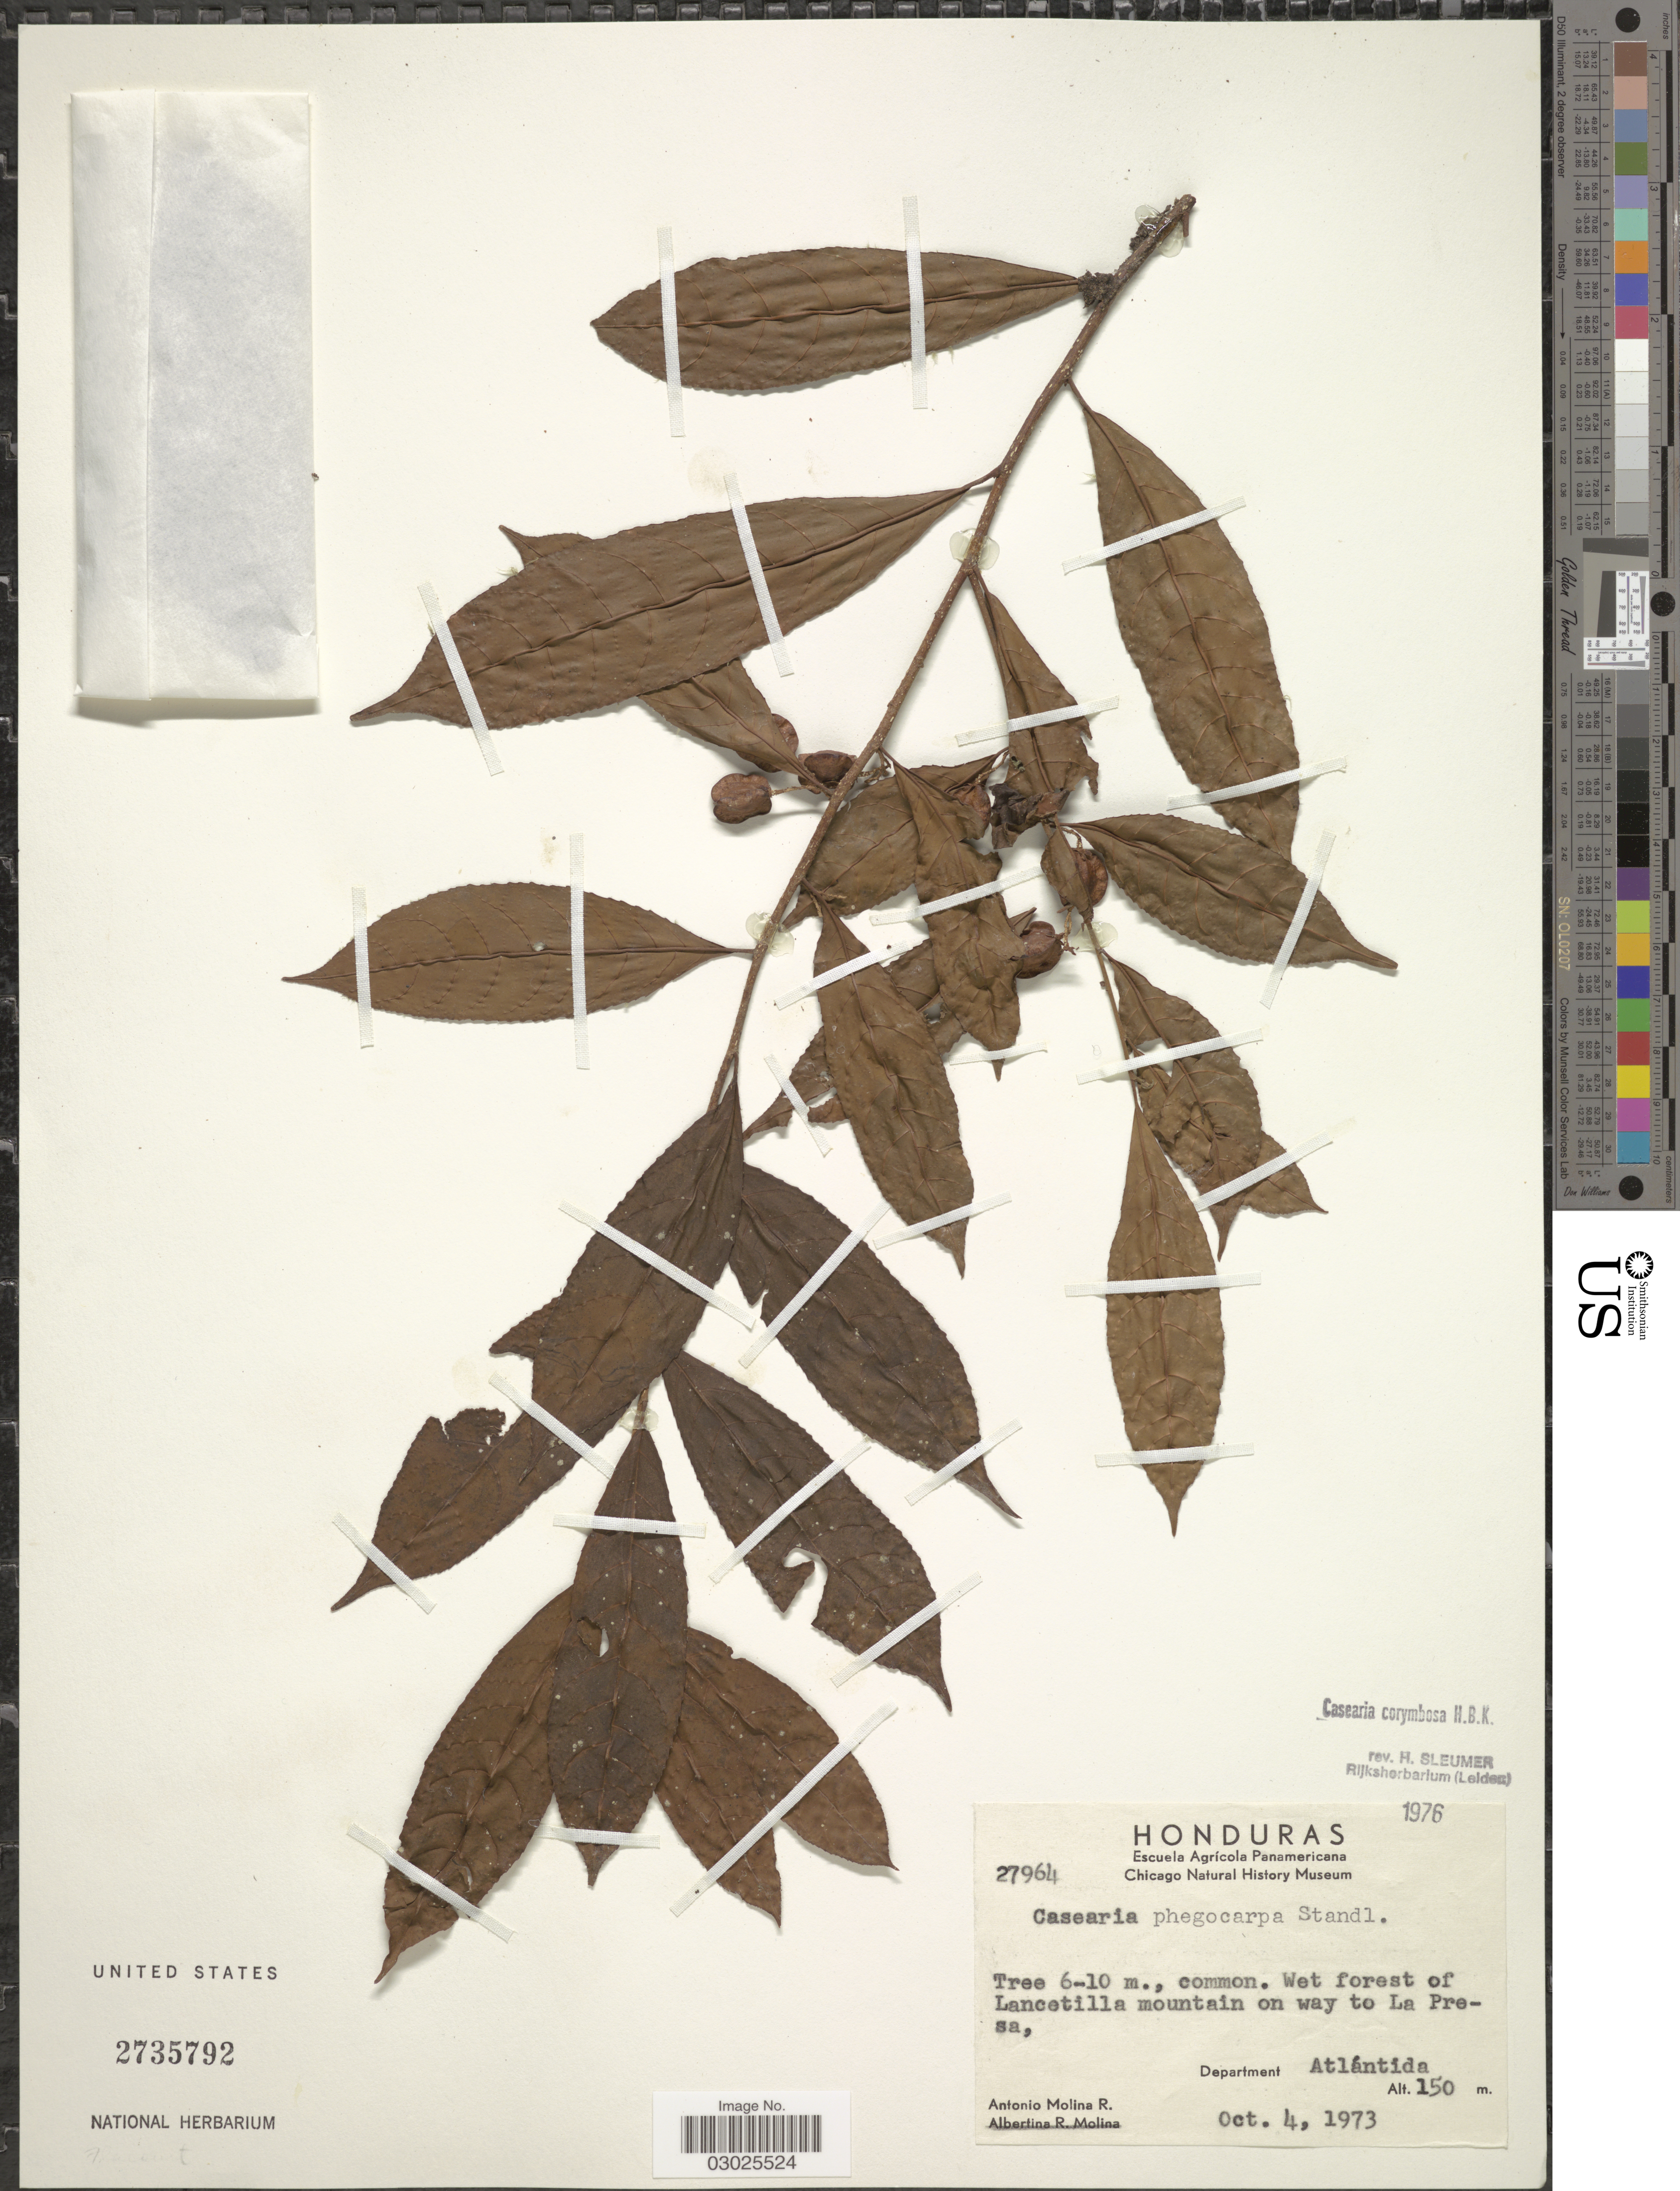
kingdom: Plantae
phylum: Tracheophyta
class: Magnoliopsida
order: Malpighiales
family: Salicaceae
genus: Casearia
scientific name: Casearia corymbosa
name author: Kunth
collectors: A. Molina R.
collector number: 27964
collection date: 1973-10-04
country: Honduras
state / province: Atlántida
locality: Wet forest of Lancetilla mountain on way to La Presa, Department Atlántida.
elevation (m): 150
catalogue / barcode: US 2735792